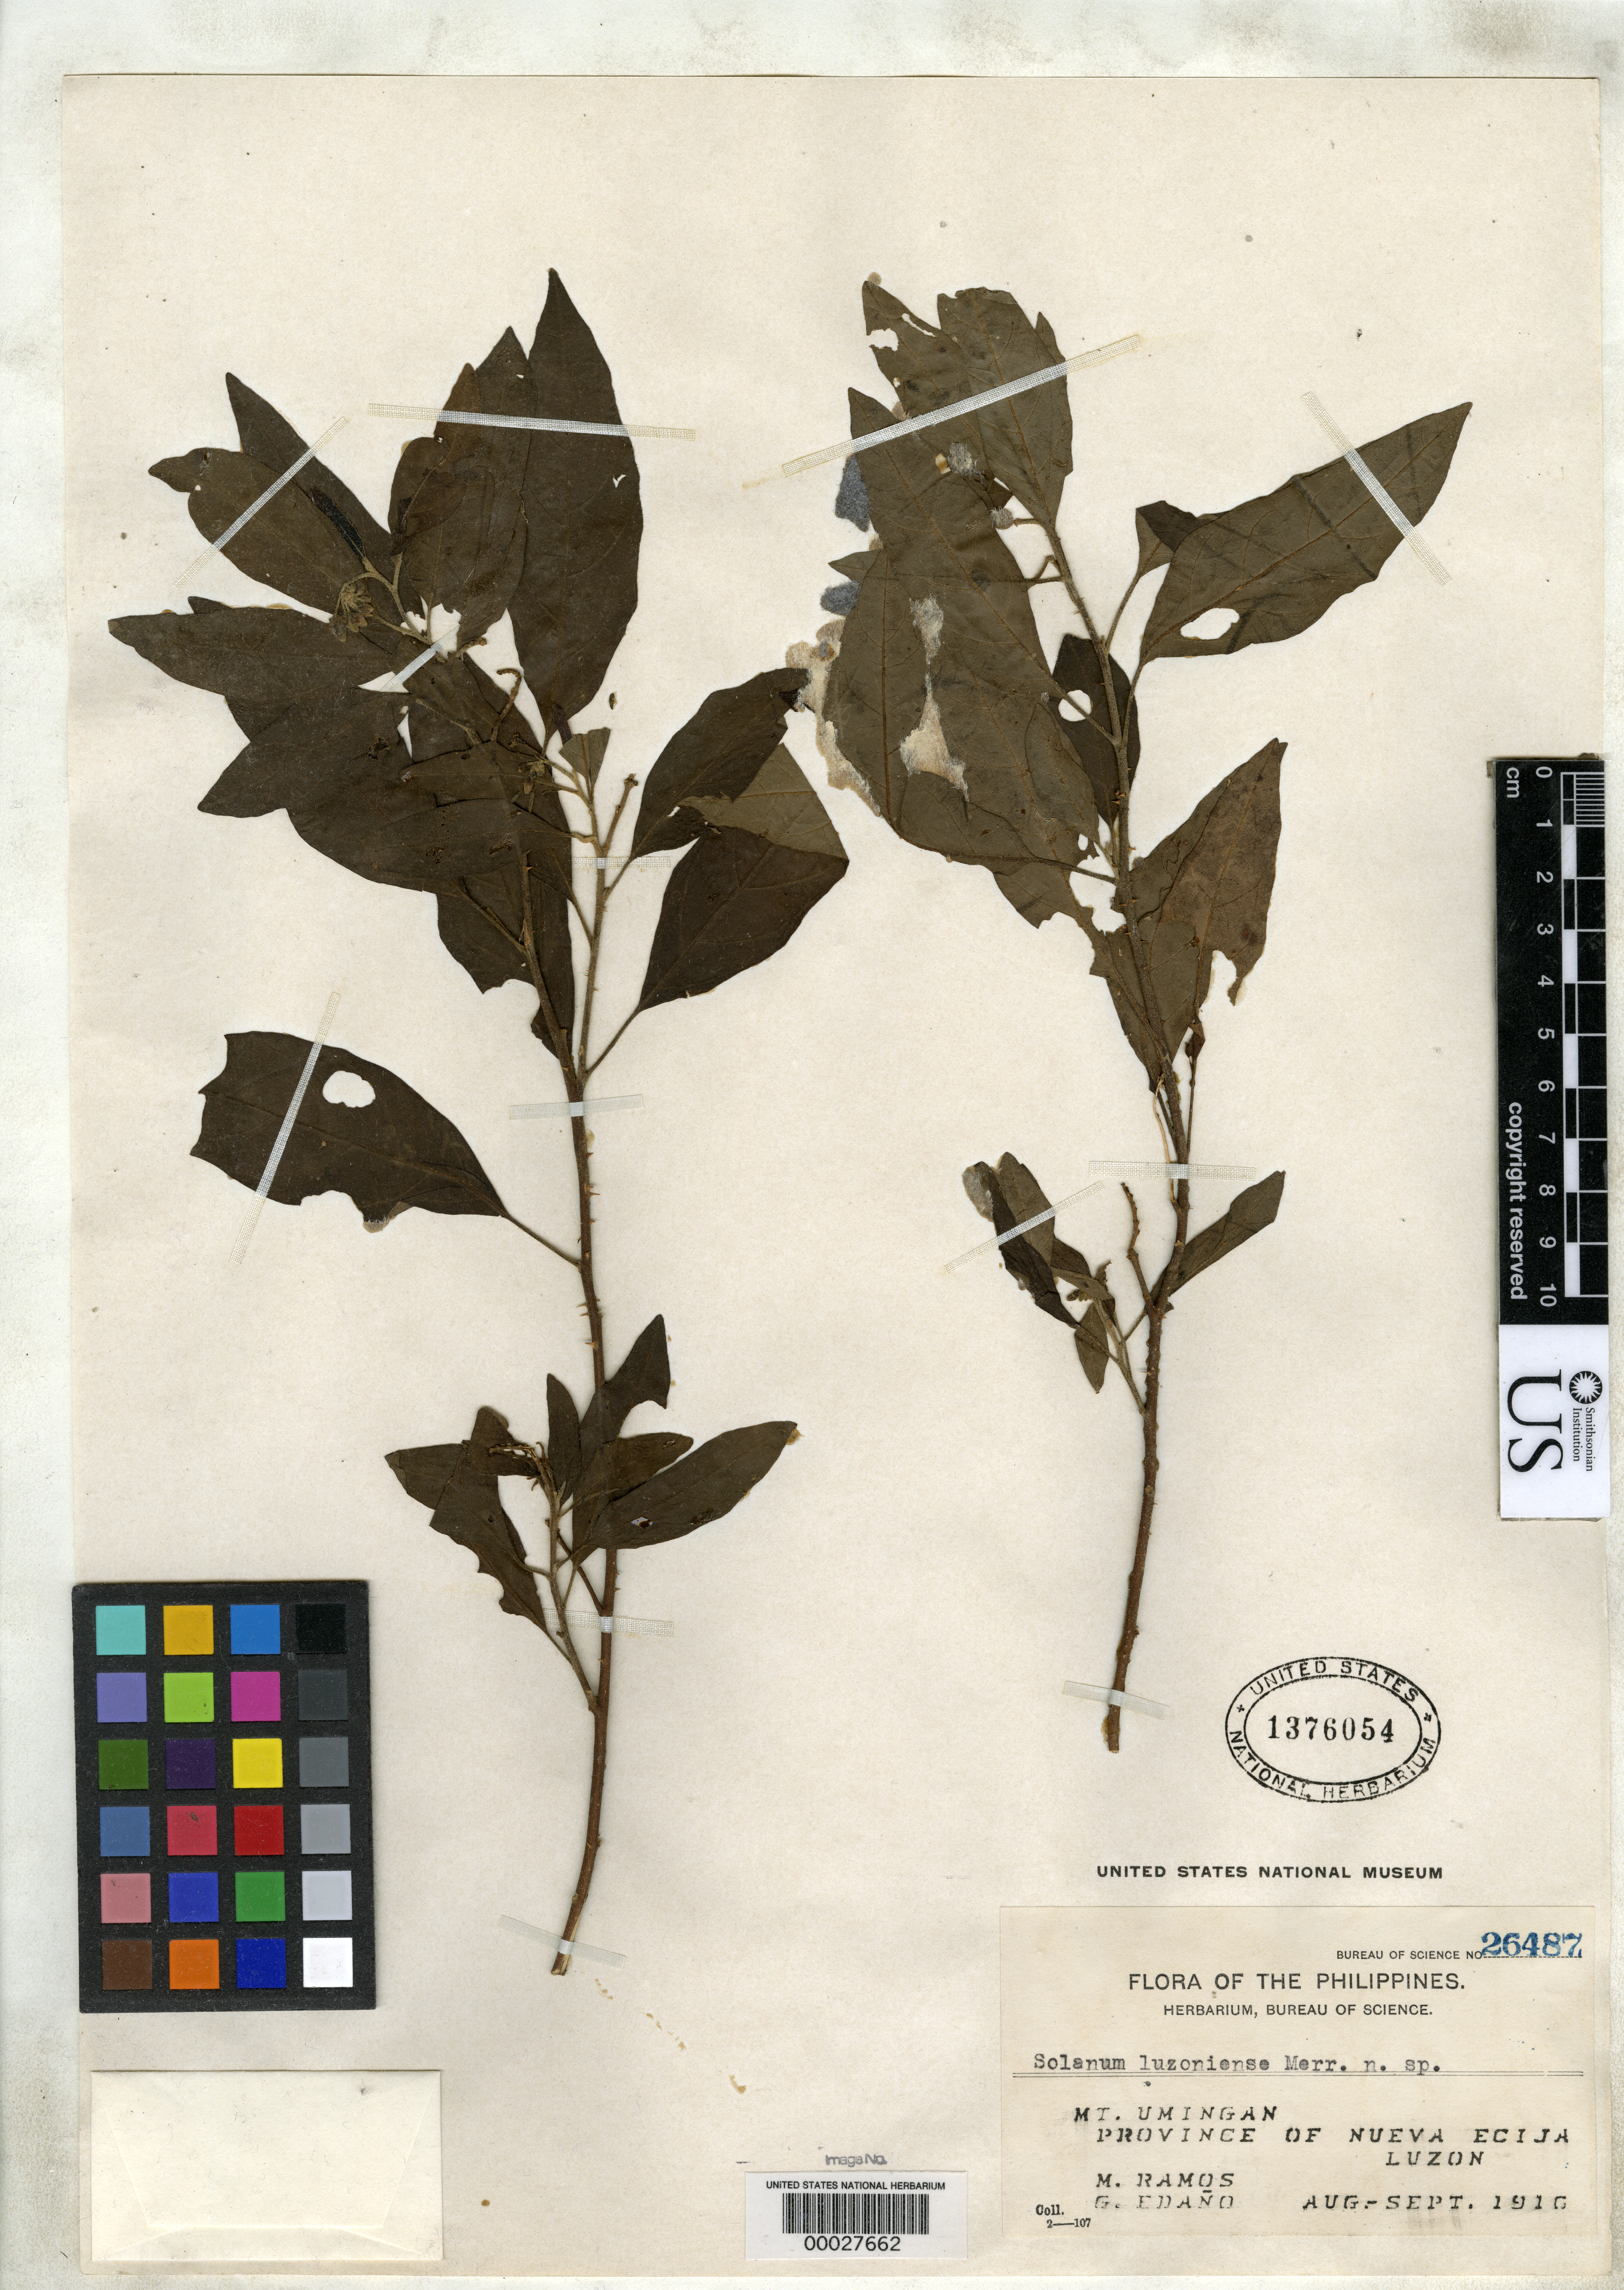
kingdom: Plantae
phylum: Tracheophyta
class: Magnoliopsida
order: Solanales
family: Solanaceae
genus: Solanum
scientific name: Solanum luzoniense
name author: Merr.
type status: Isotype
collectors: M. Ramos & G. E. Edaño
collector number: Bur. Sci. 26487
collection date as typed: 03 Aug 1916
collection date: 1916-08-03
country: Philippines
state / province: Central Luzon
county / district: Nueva Ecija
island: Luzon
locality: Mt. Umingan.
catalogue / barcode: US 1376054